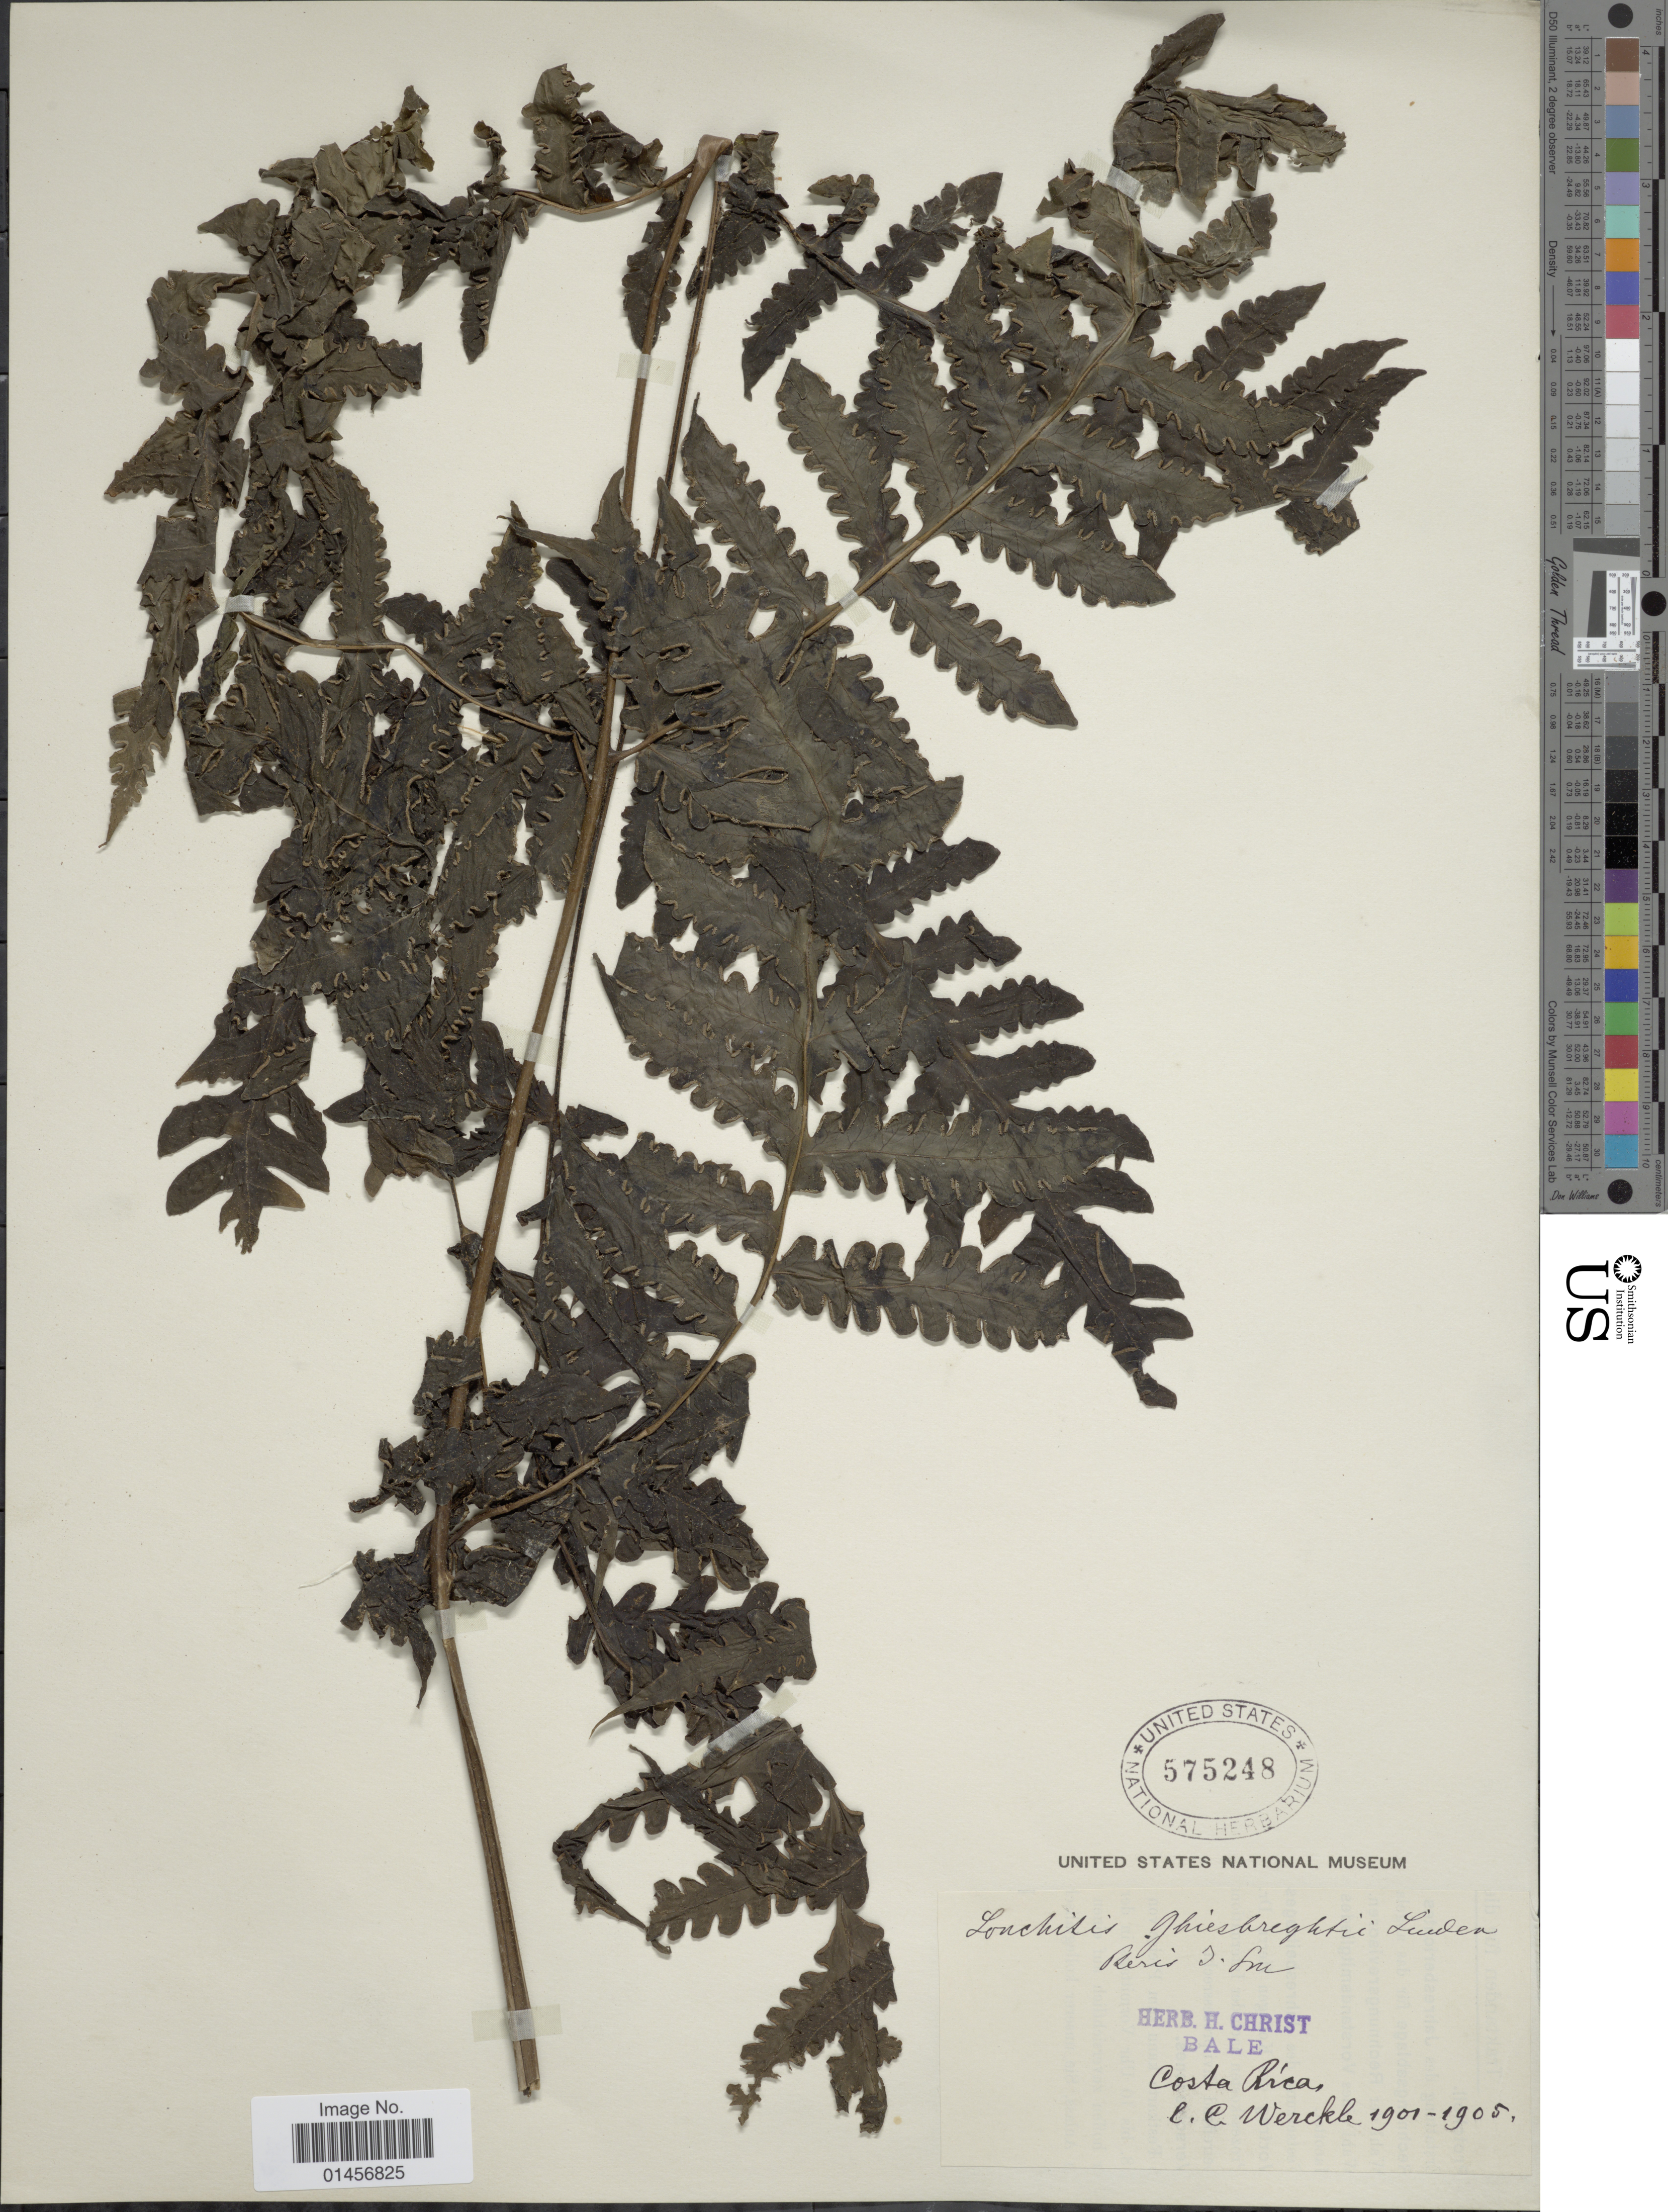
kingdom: Plantae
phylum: Tracheophyta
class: Polypodiopsida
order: Polypodiales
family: Lonchitidaceae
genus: Lonchitis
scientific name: Lonchitis hirsuta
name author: L.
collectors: C. C Wercklé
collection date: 1901/1905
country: Costa Rica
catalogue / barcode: US 575248